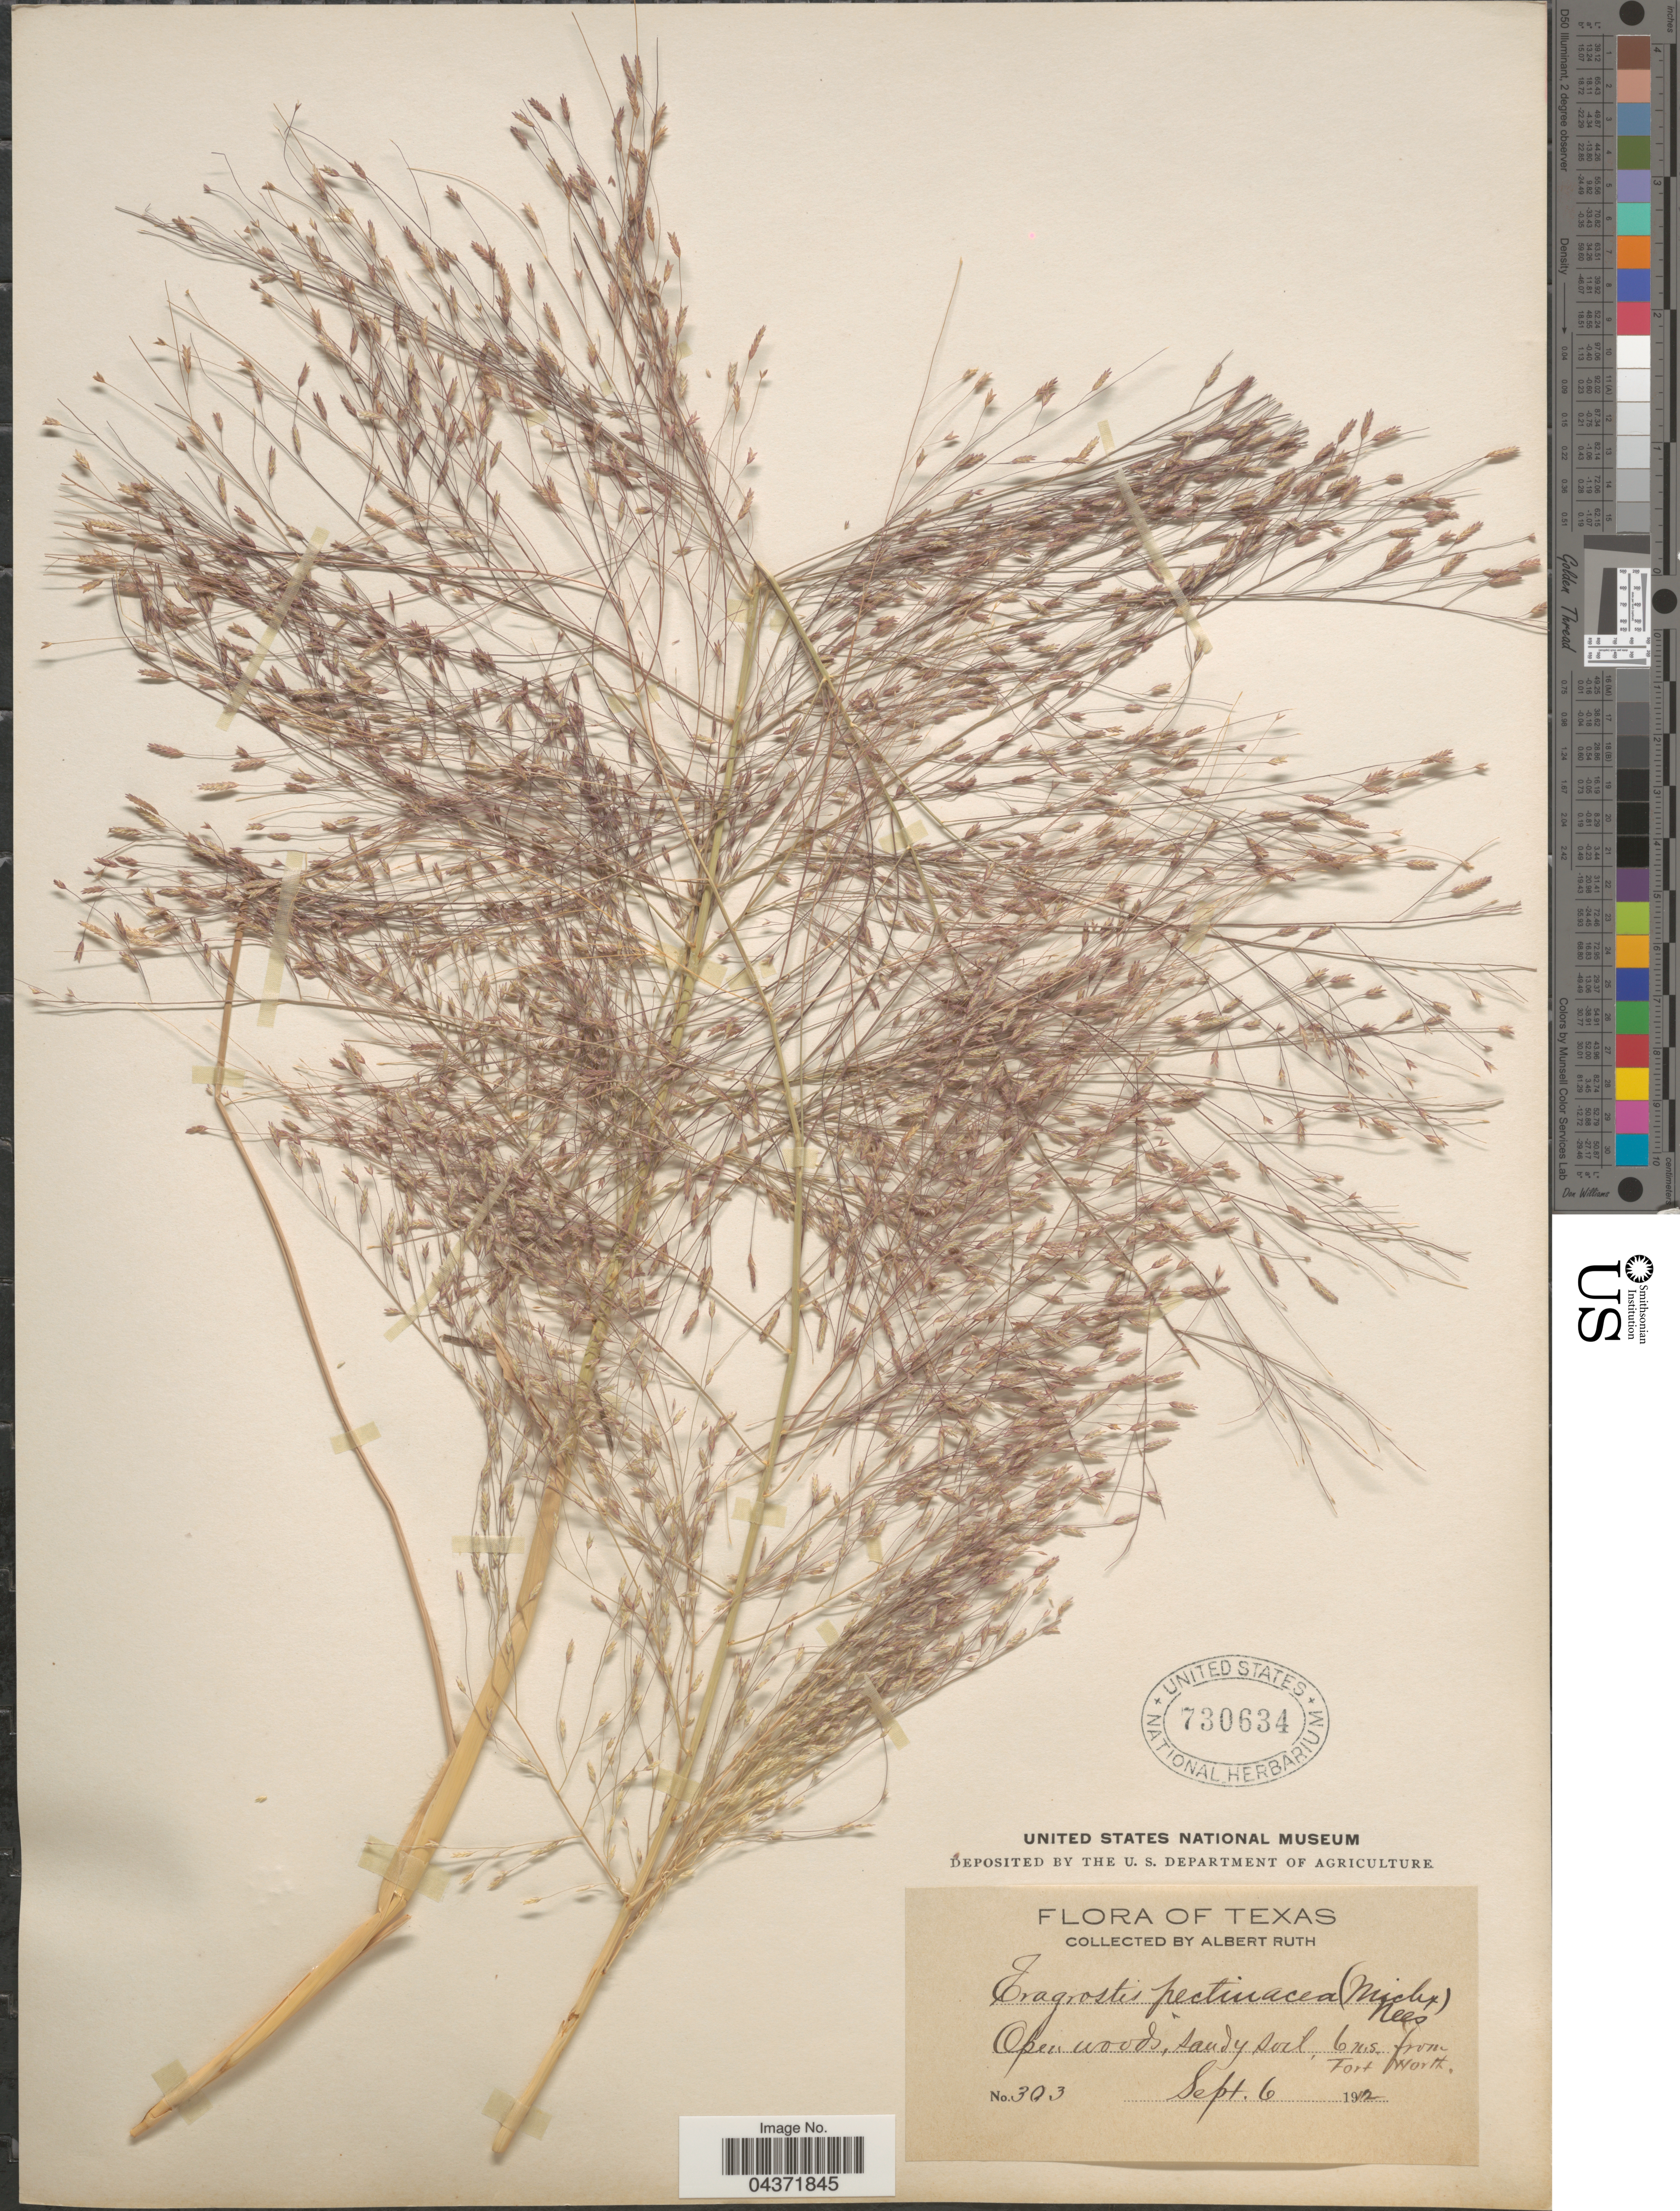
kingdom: Plantae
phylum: Tracheophyta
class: Liliopsida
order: Poales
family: Poaceae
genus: Eragrostis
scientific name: Eragrostis spectabilis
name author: (Pursh) Steud.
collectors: A. Ruth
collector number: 303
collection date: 1912-09-06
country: United States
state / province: Texas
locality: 6 ms. from Fort Worth.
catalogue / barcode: US 730634